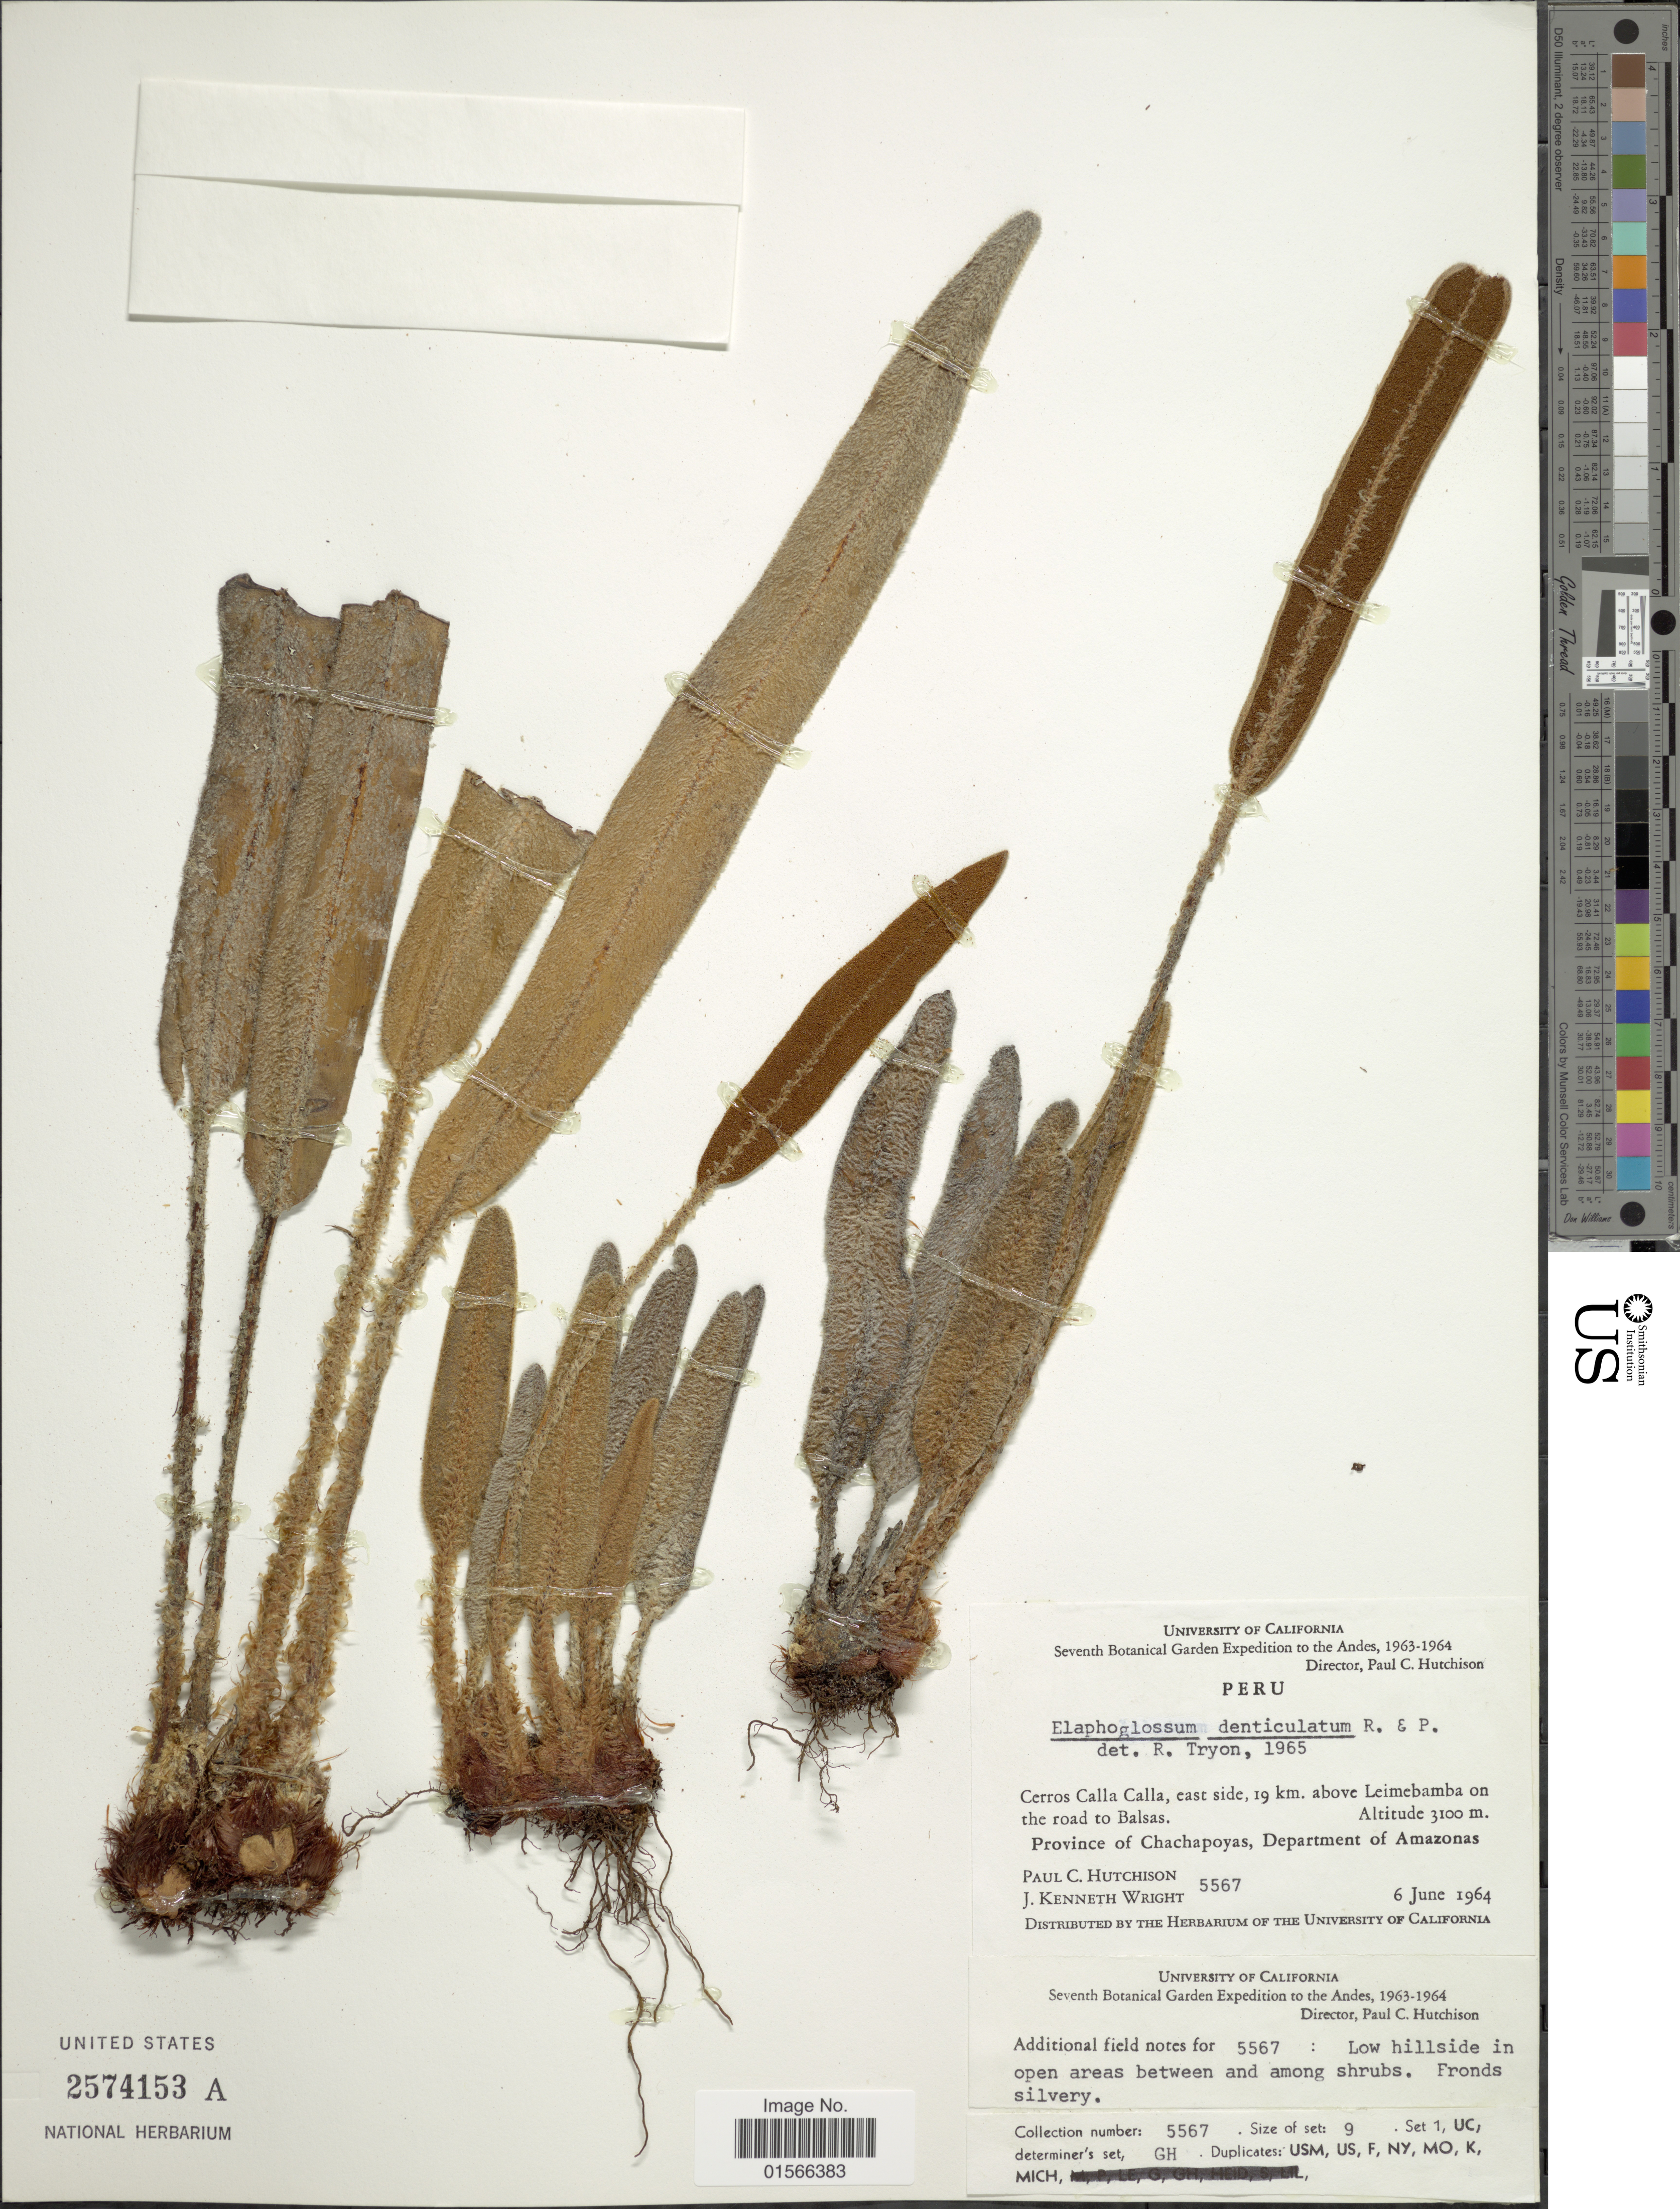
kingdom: Plantae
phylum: Tracheophyta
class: Polypodiopsida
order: Polypodiales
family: Dryopteridaceae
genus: Elaphoglossum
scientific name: Elaphoglossum ruficomum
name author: Mickel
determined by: Vasco, A.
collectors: P. C. Hutchison & J. K. Wright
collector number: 5567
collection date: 1964-06-06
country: Peru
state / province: Amazonas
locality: Cerros Calla Calla, east side, 19 km above Leimebamba on the road to Balsas, Province of Chachapoyas, Department of Amazonas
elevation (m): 3100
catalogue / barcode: US 2574153A